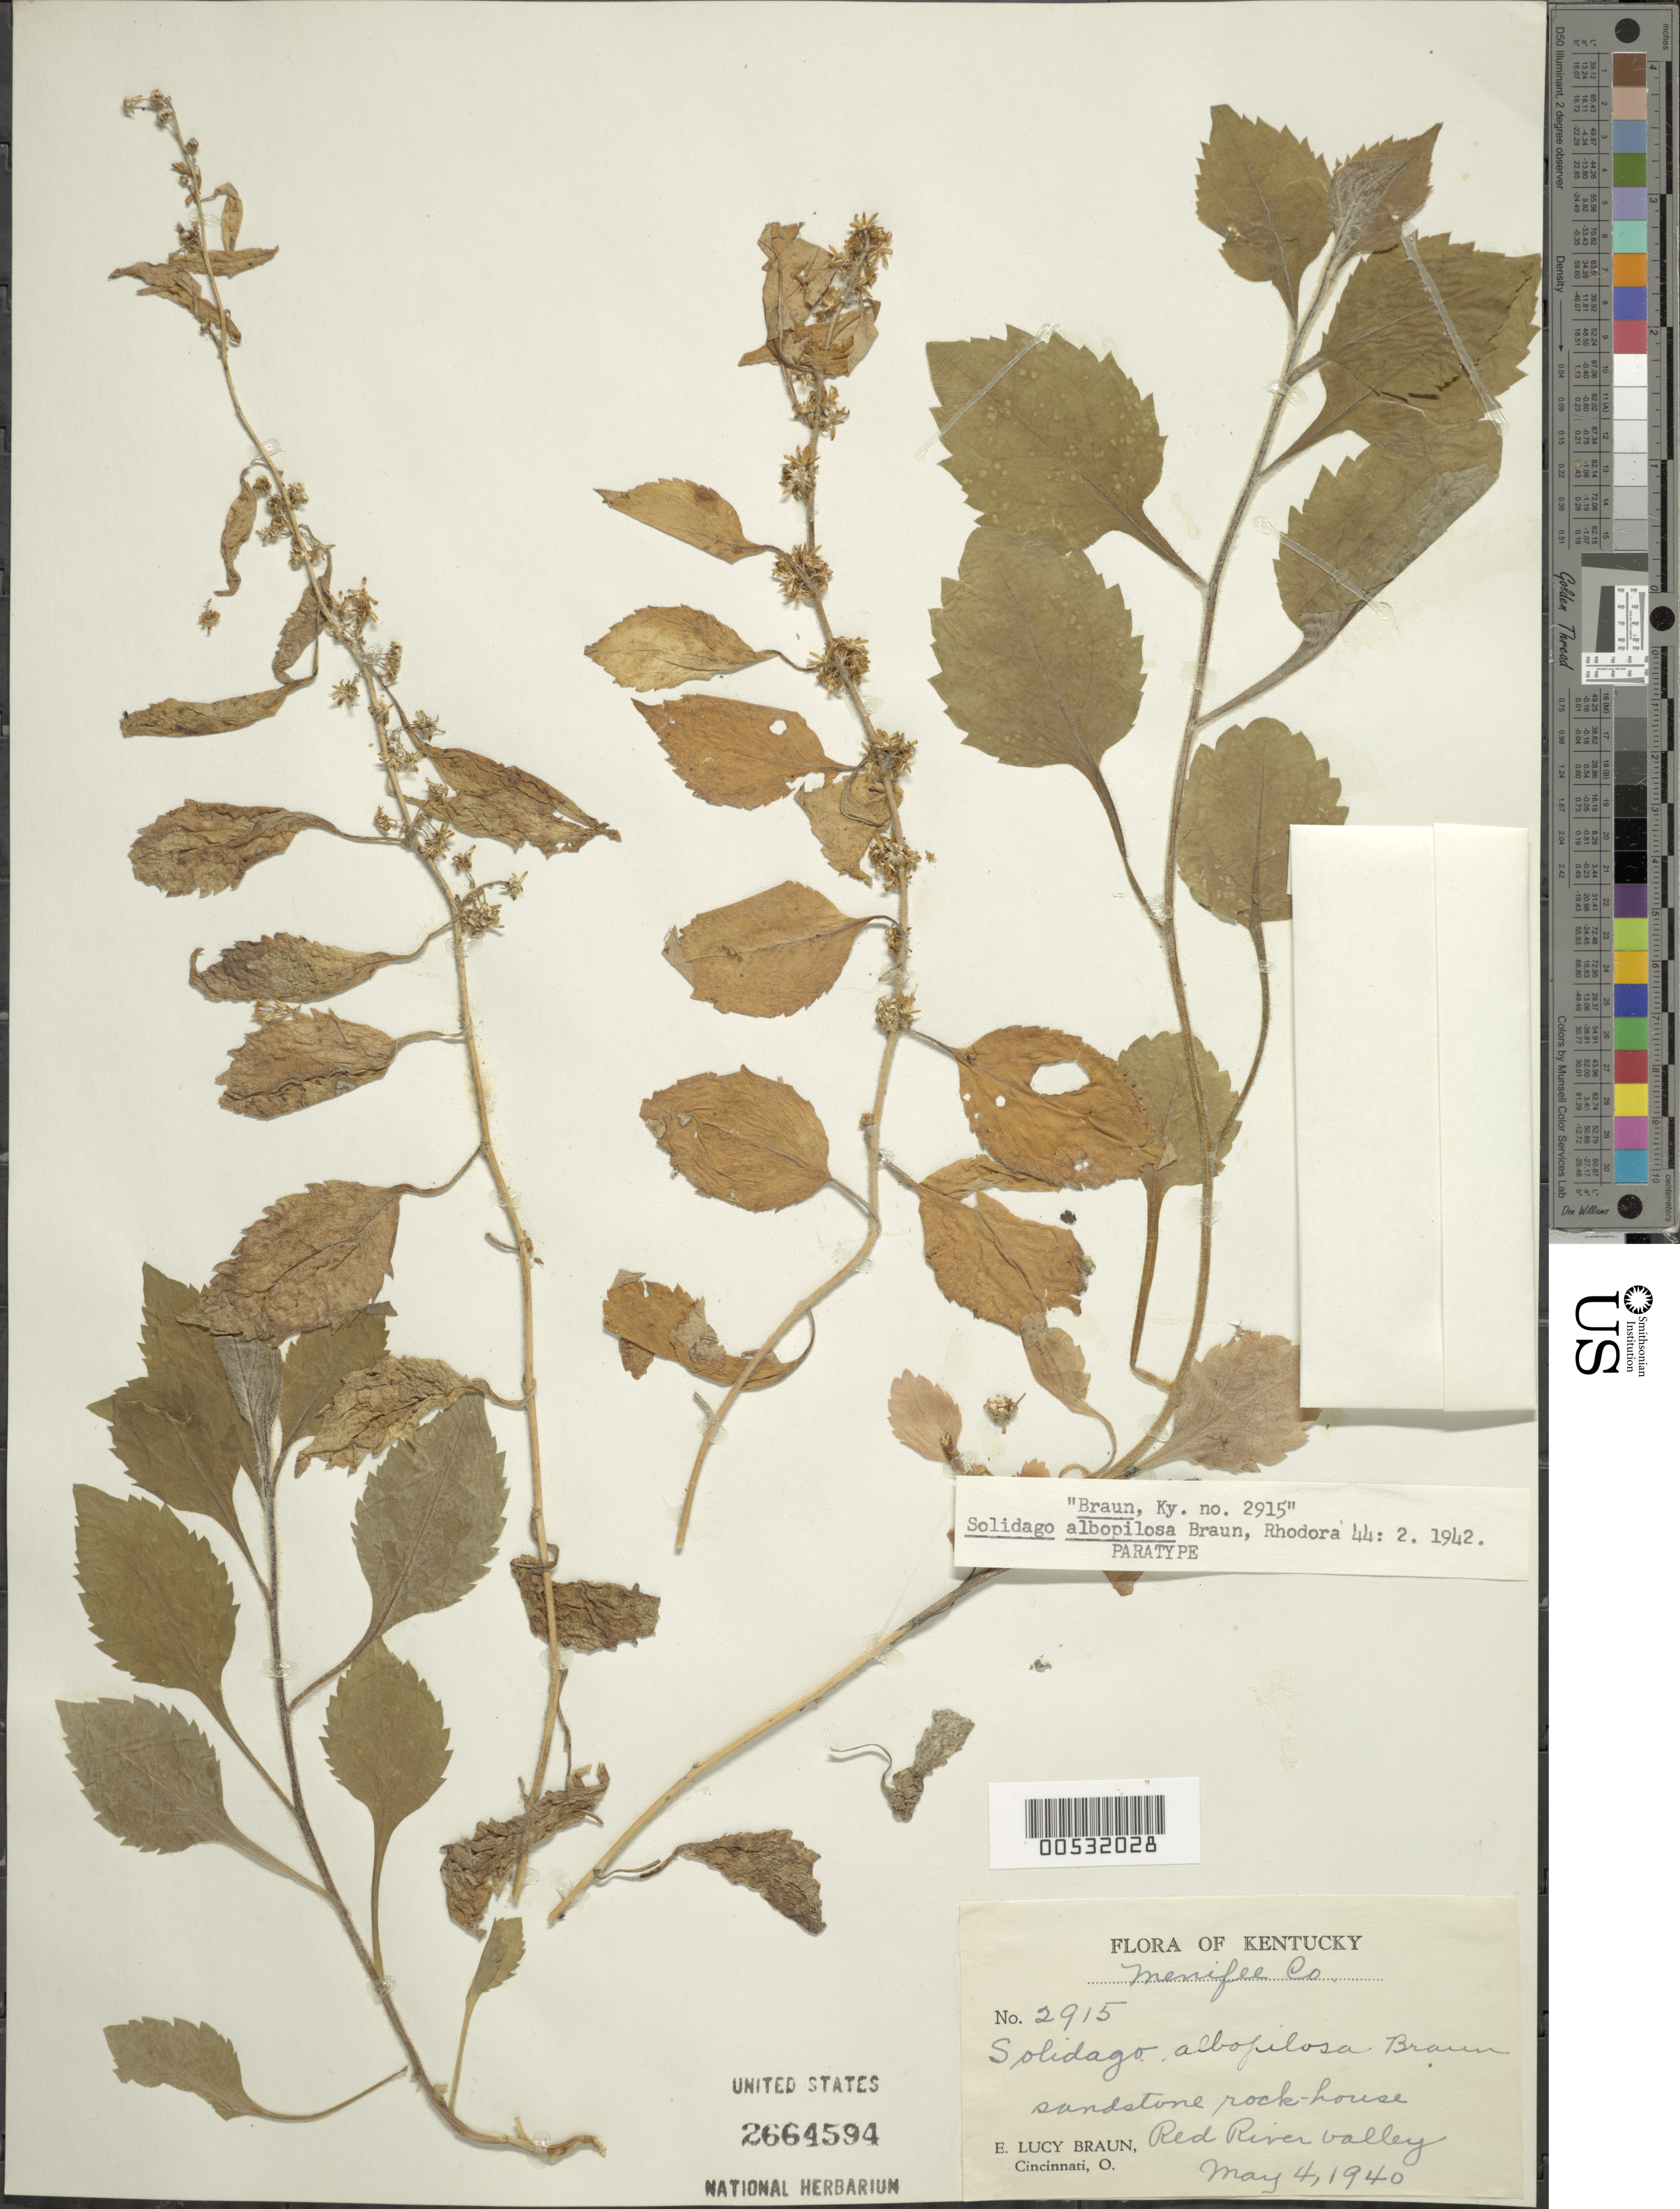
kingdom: Plantae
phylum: Tracheophyta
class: Magnoliopsida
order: Asterales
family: Asteraceae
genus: Solidago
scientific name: Solidago albopilosa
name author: E.L. Braun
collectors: E. L. Braun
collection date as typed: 04 May 1940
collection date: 1940-05-04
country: United States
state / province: Kentucky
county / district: Menifee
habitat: Sandstone rockhouse.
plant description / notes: Paratype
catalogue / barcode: US 2664594